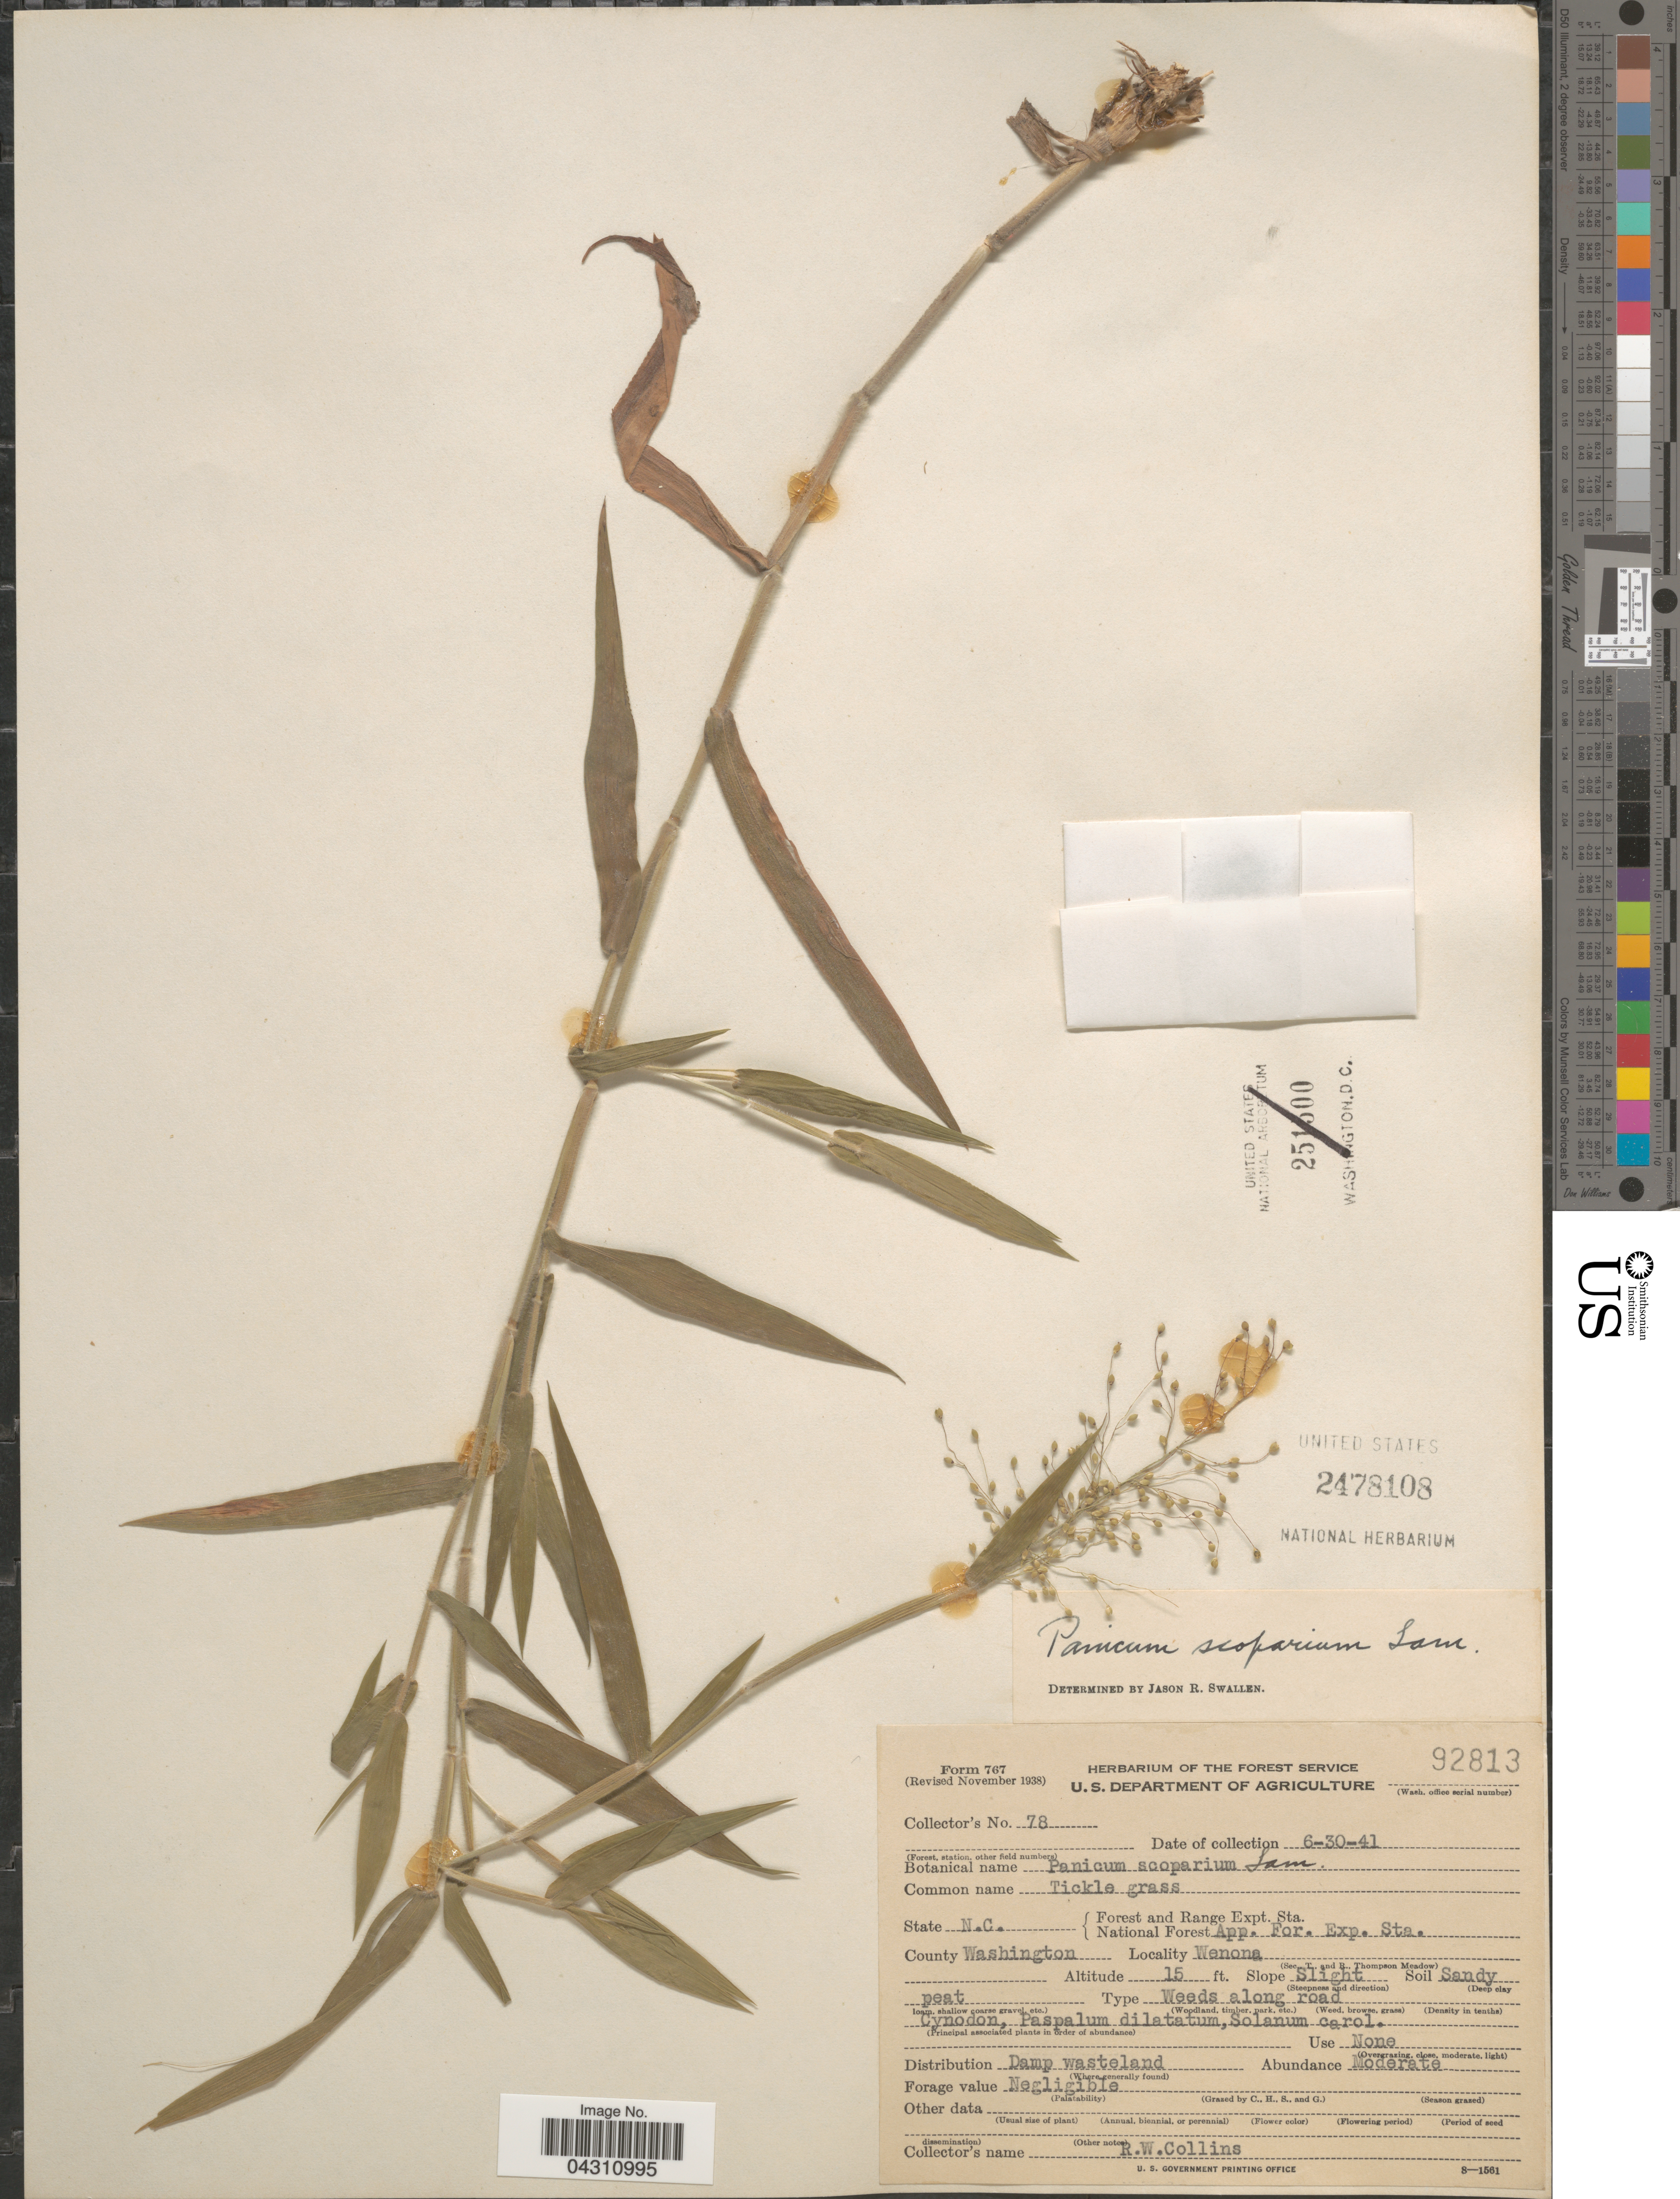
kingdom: Plantae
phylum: Tracheophyta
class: Liliopsida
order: Poales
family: Poaceae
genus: Dichanthelium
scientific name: Dichanthelium scoparium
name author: (Lam.) Gould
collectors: R. Collins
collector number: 78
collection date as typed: Transcribed d/m/y: 30/6/41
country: United States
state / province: North Carolina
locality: Forest and Range Expt. Sta. National Forest App. For. Exp. Sta. County Washington. Wenona.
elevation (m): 5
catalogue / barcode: US 2478108